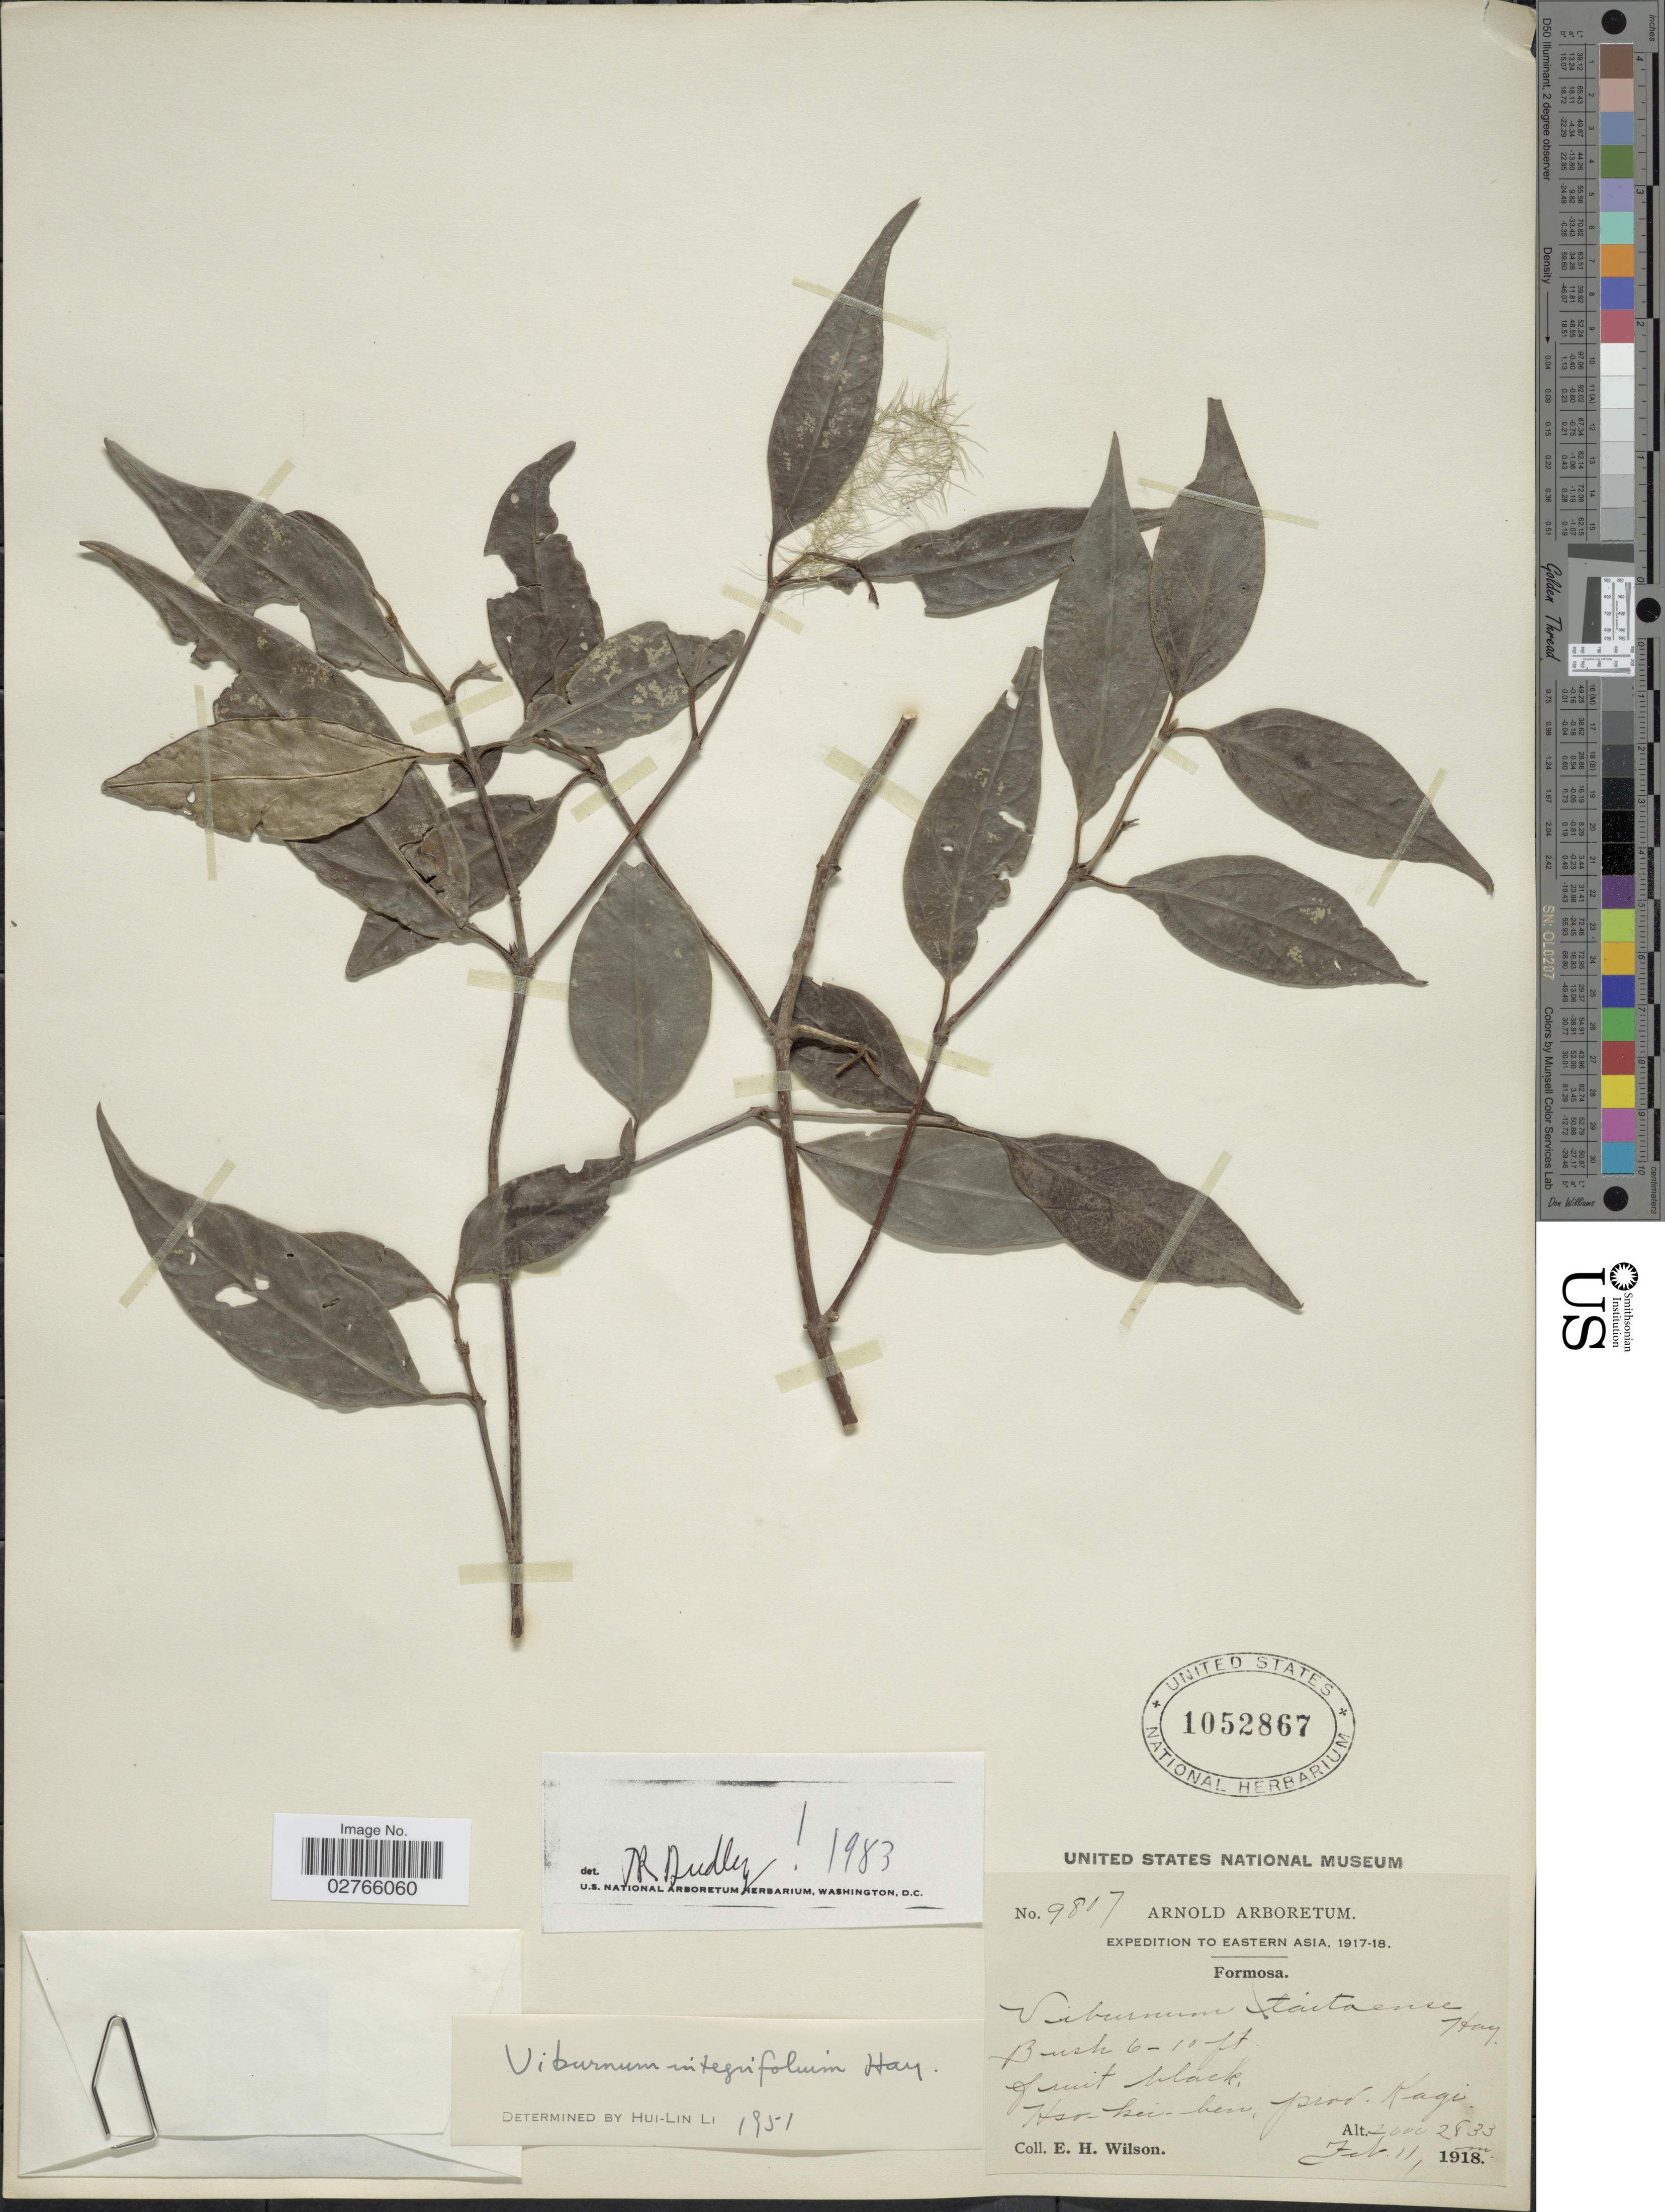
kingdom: Plantae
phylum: Tracheophyta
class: Magnoliopsida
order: Dipsacales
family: Viburnaceae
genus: Viburnum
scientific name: Viburnum integrifolium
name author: Hayata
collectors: E. Wilson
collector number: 9807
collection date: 1918-02-11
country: Taiwan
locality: Formosa, Hso-gei-hen. prov. Kagi.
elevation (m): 2000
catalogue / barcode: US 1052867